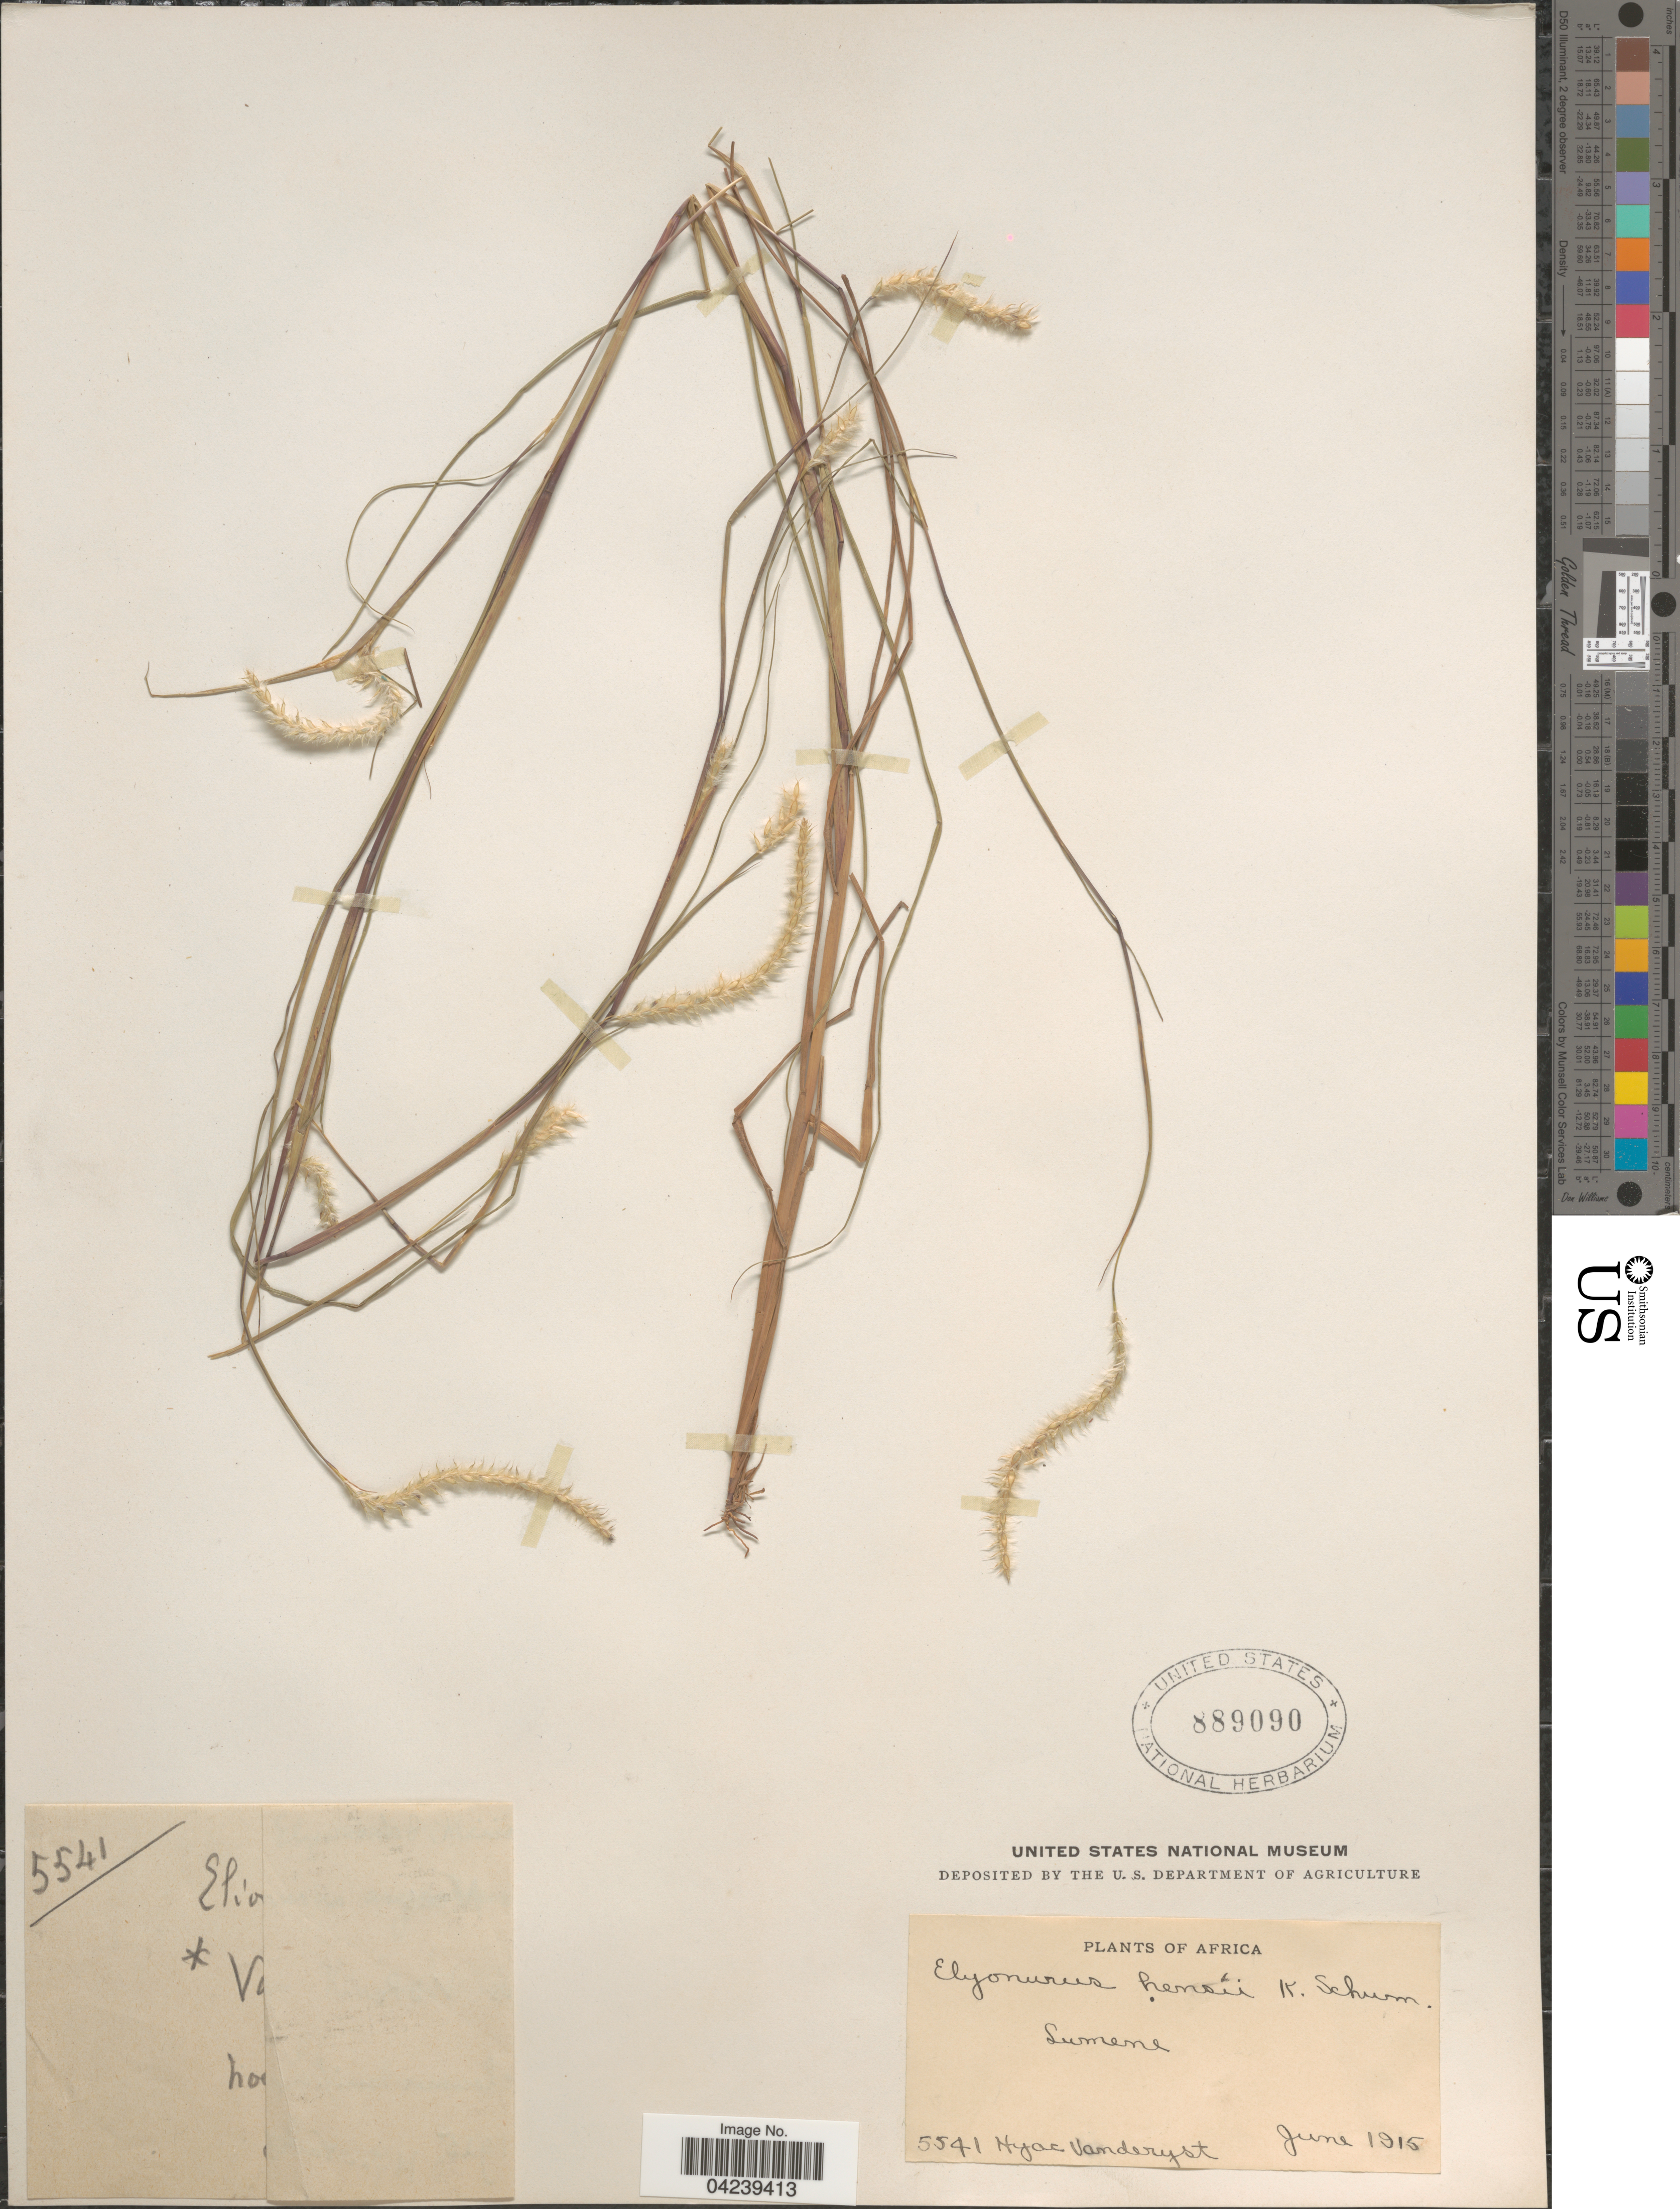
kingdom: Plantae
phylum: Tracheophyta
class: Liliopsida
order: Poales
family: Poaceae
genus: Elionurus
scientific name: Elionurus hensii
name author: K. Schum.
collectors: H. J. R. Vanderyst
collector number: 5541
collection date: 1915-06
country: Congo, Democratic Republic of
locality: Africa. Lumene.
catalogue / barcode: US 889090